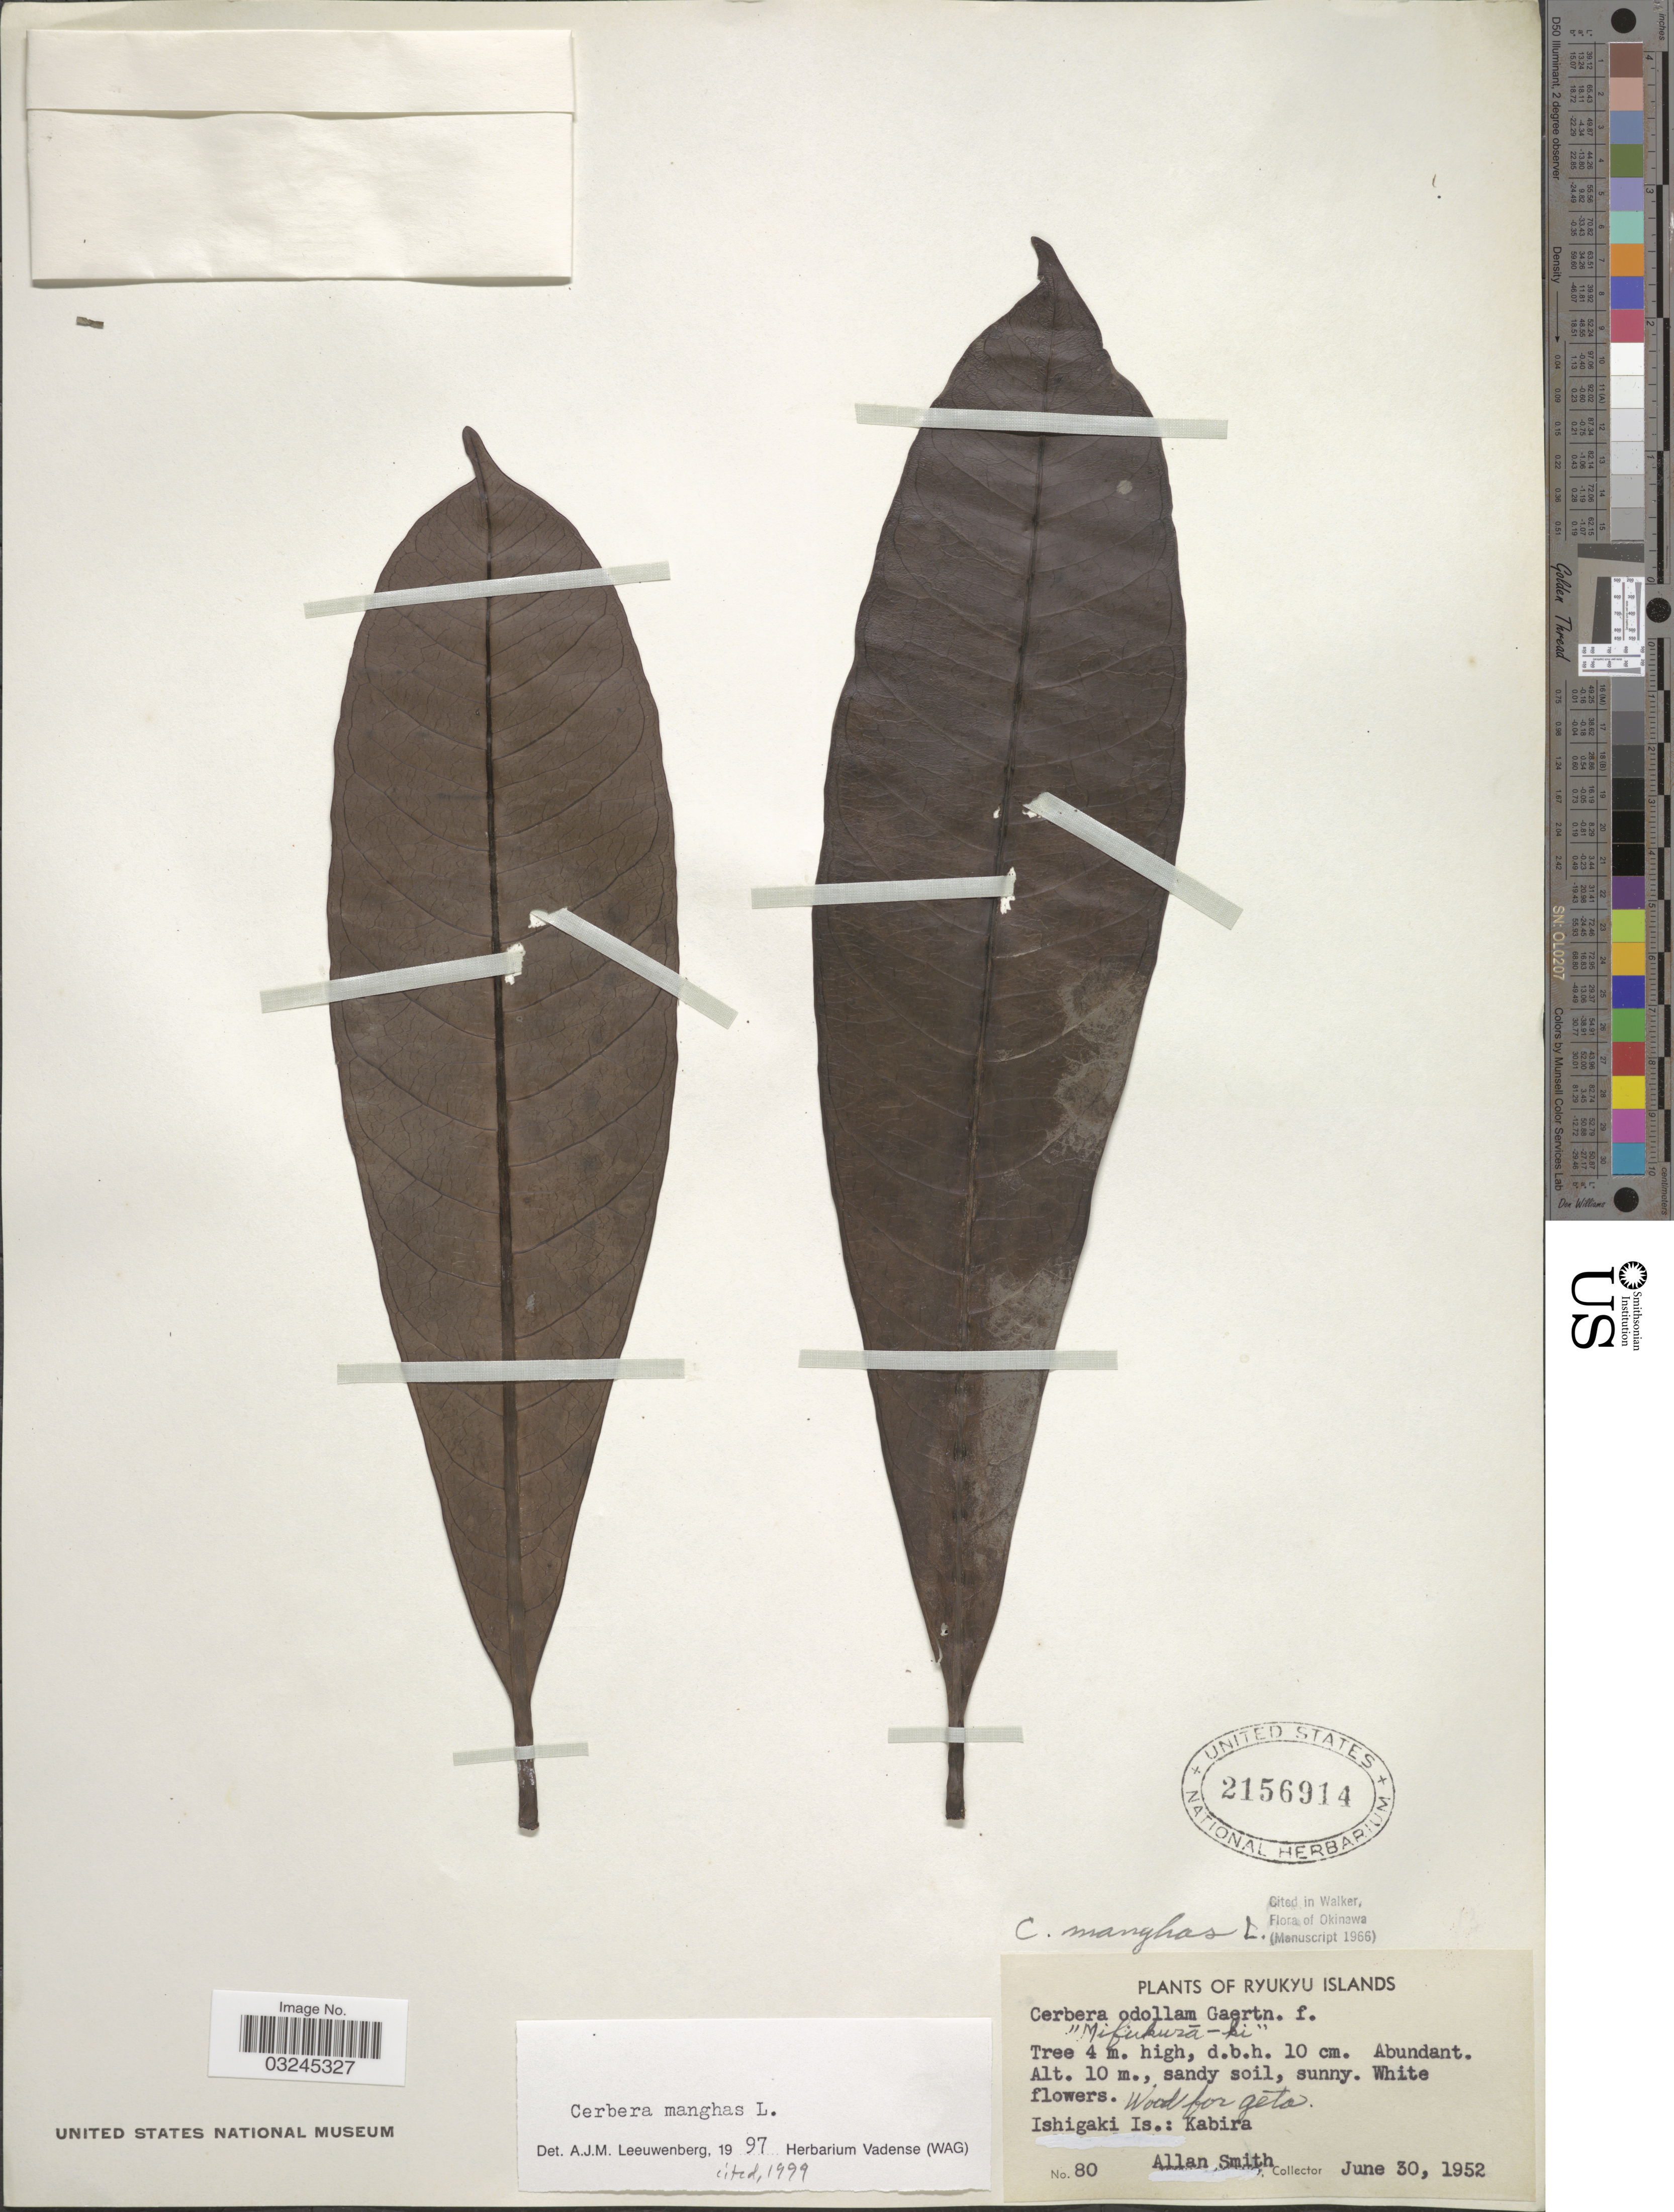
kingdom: Plantae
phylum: Tracheophyta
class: Magnoliopsida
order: Gentianales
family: Apocynaceae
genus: Cerbera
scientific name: Cerbera manghas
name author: L.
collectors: A. Smith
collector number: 80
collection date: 1952-06-30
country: Japan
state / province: Okinawa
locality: Ryukyu Islands. Ishigaki Is.: Kabira.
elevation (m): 10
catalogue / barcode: US 2156914